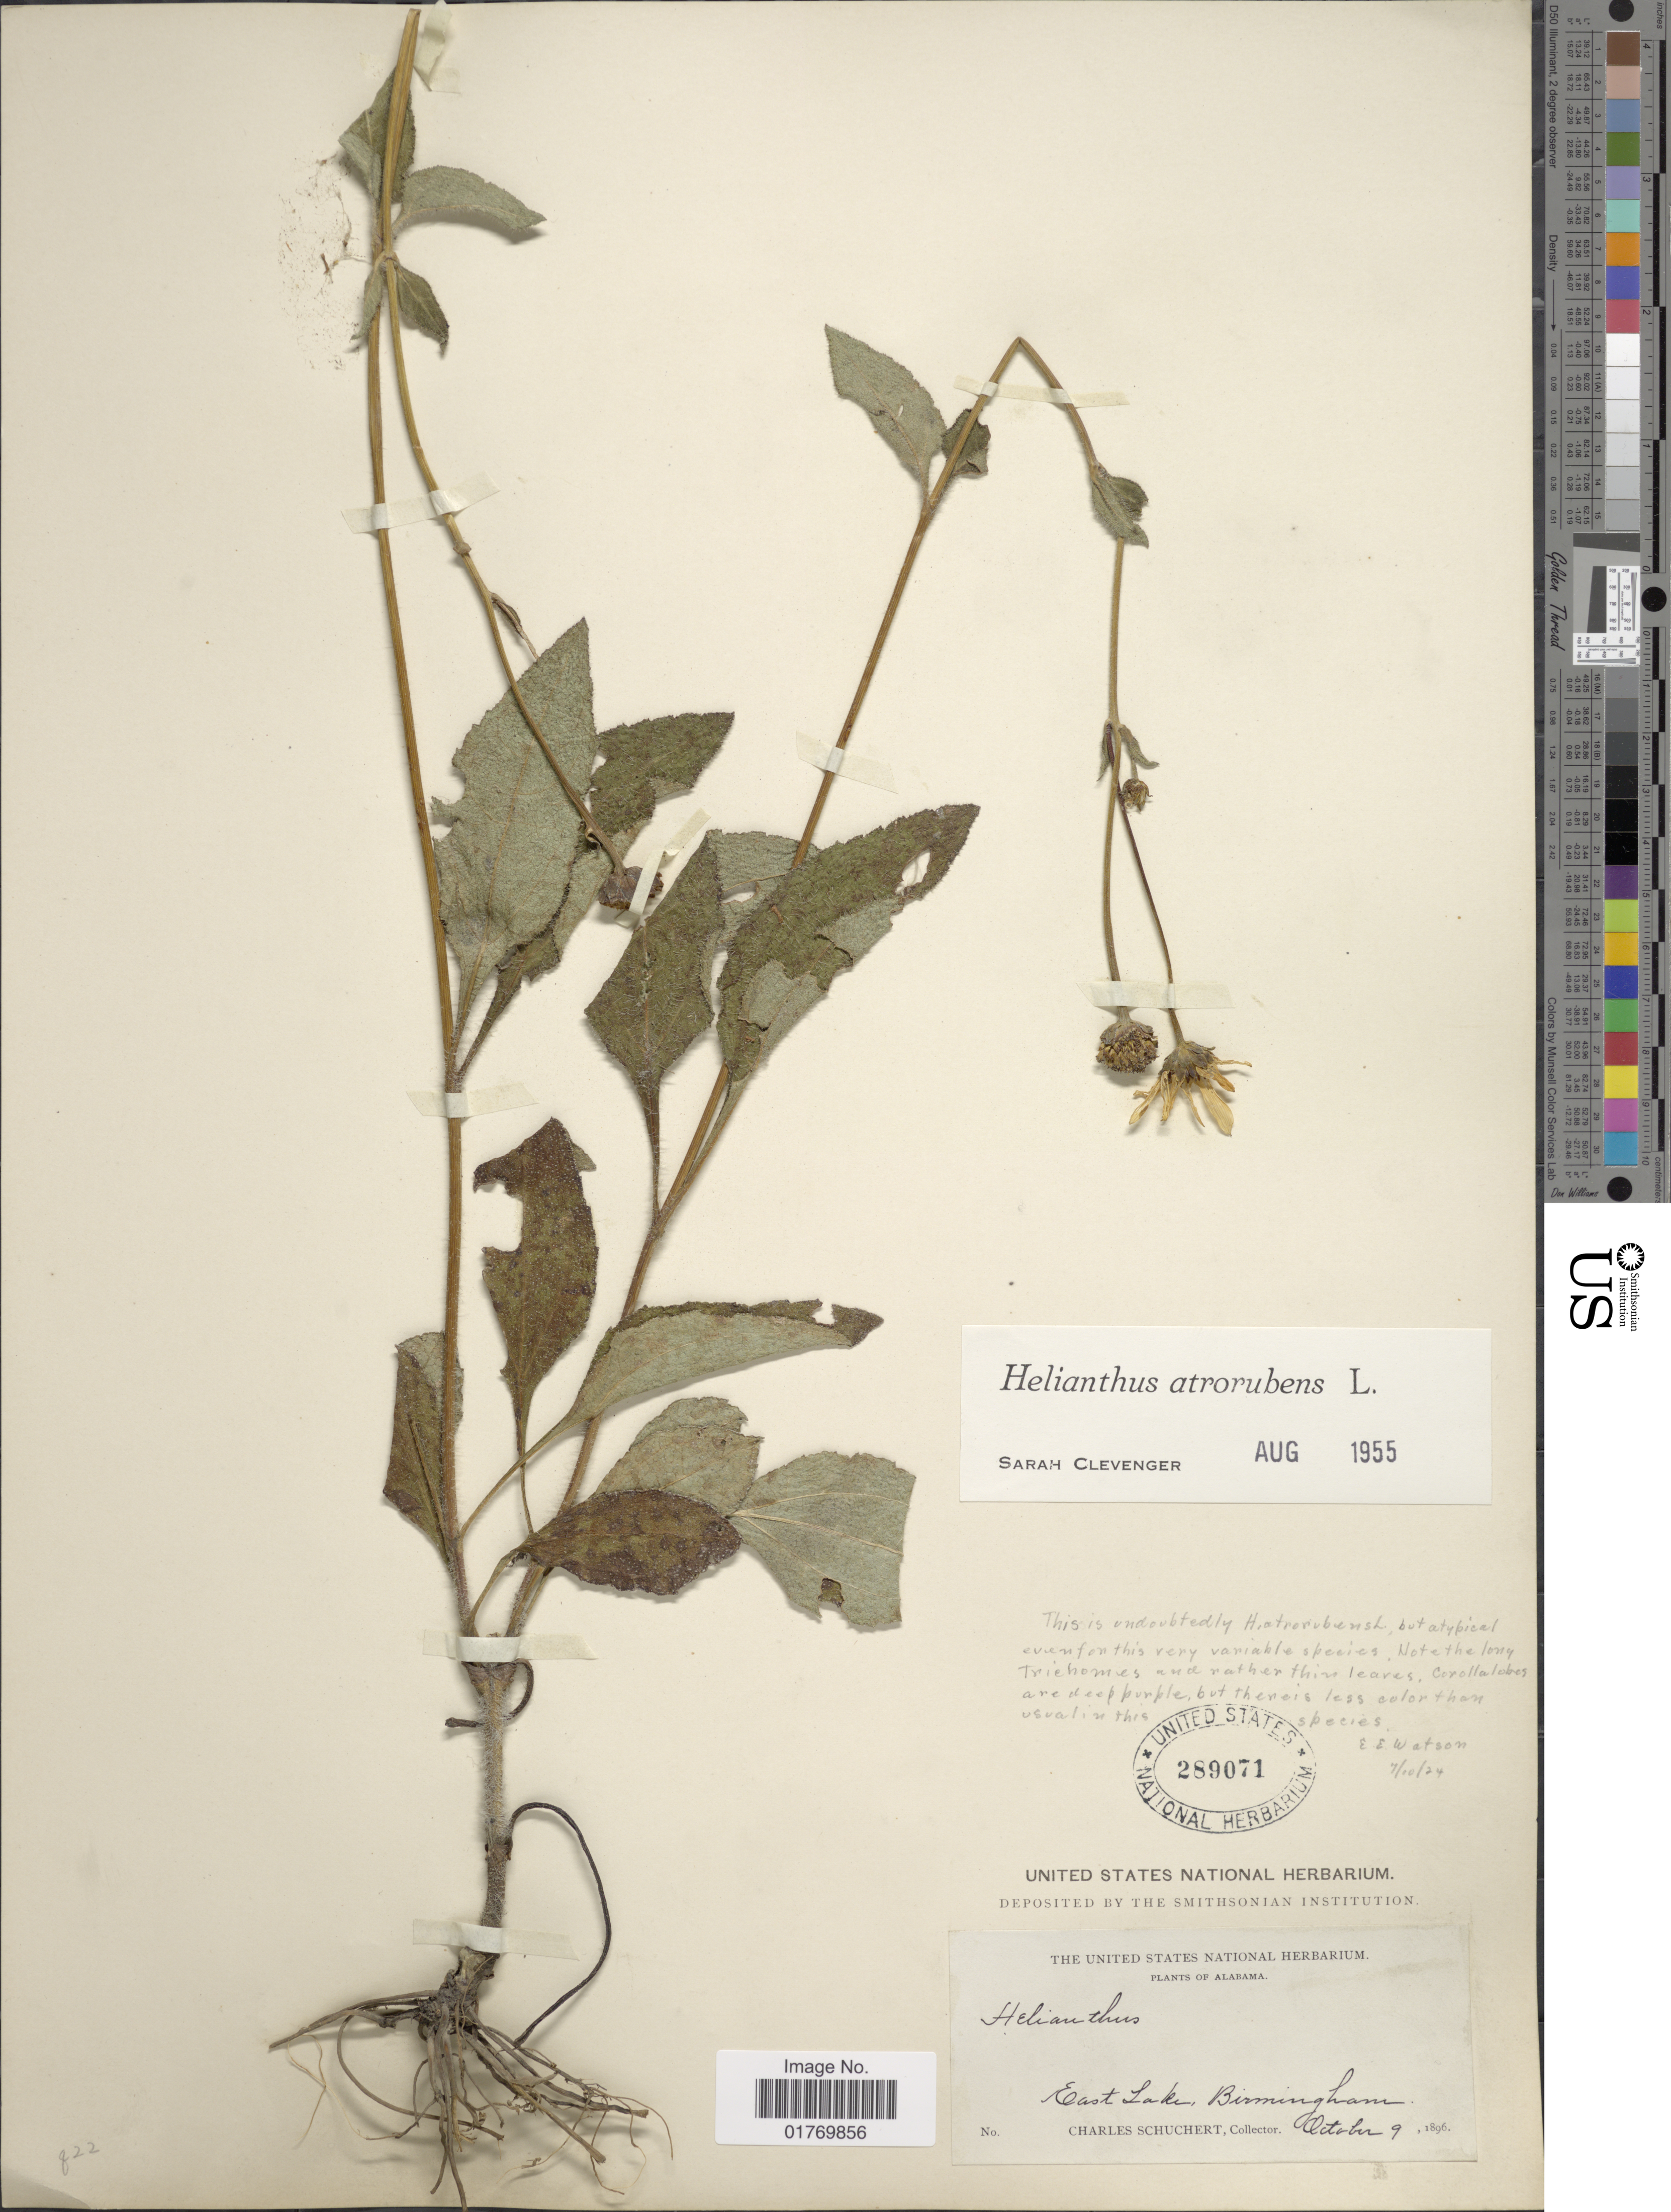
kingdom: Plantae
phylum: Tracheophyta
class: Magnoliopsida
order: Asterales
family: Asteraceae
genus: Helianthus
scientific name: Helianthus atrorubens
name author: L.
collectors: C. Schuchert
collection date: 1896-10-09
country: United States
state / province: Alabama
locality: East Lake, Birmingham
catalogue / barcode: US 289071